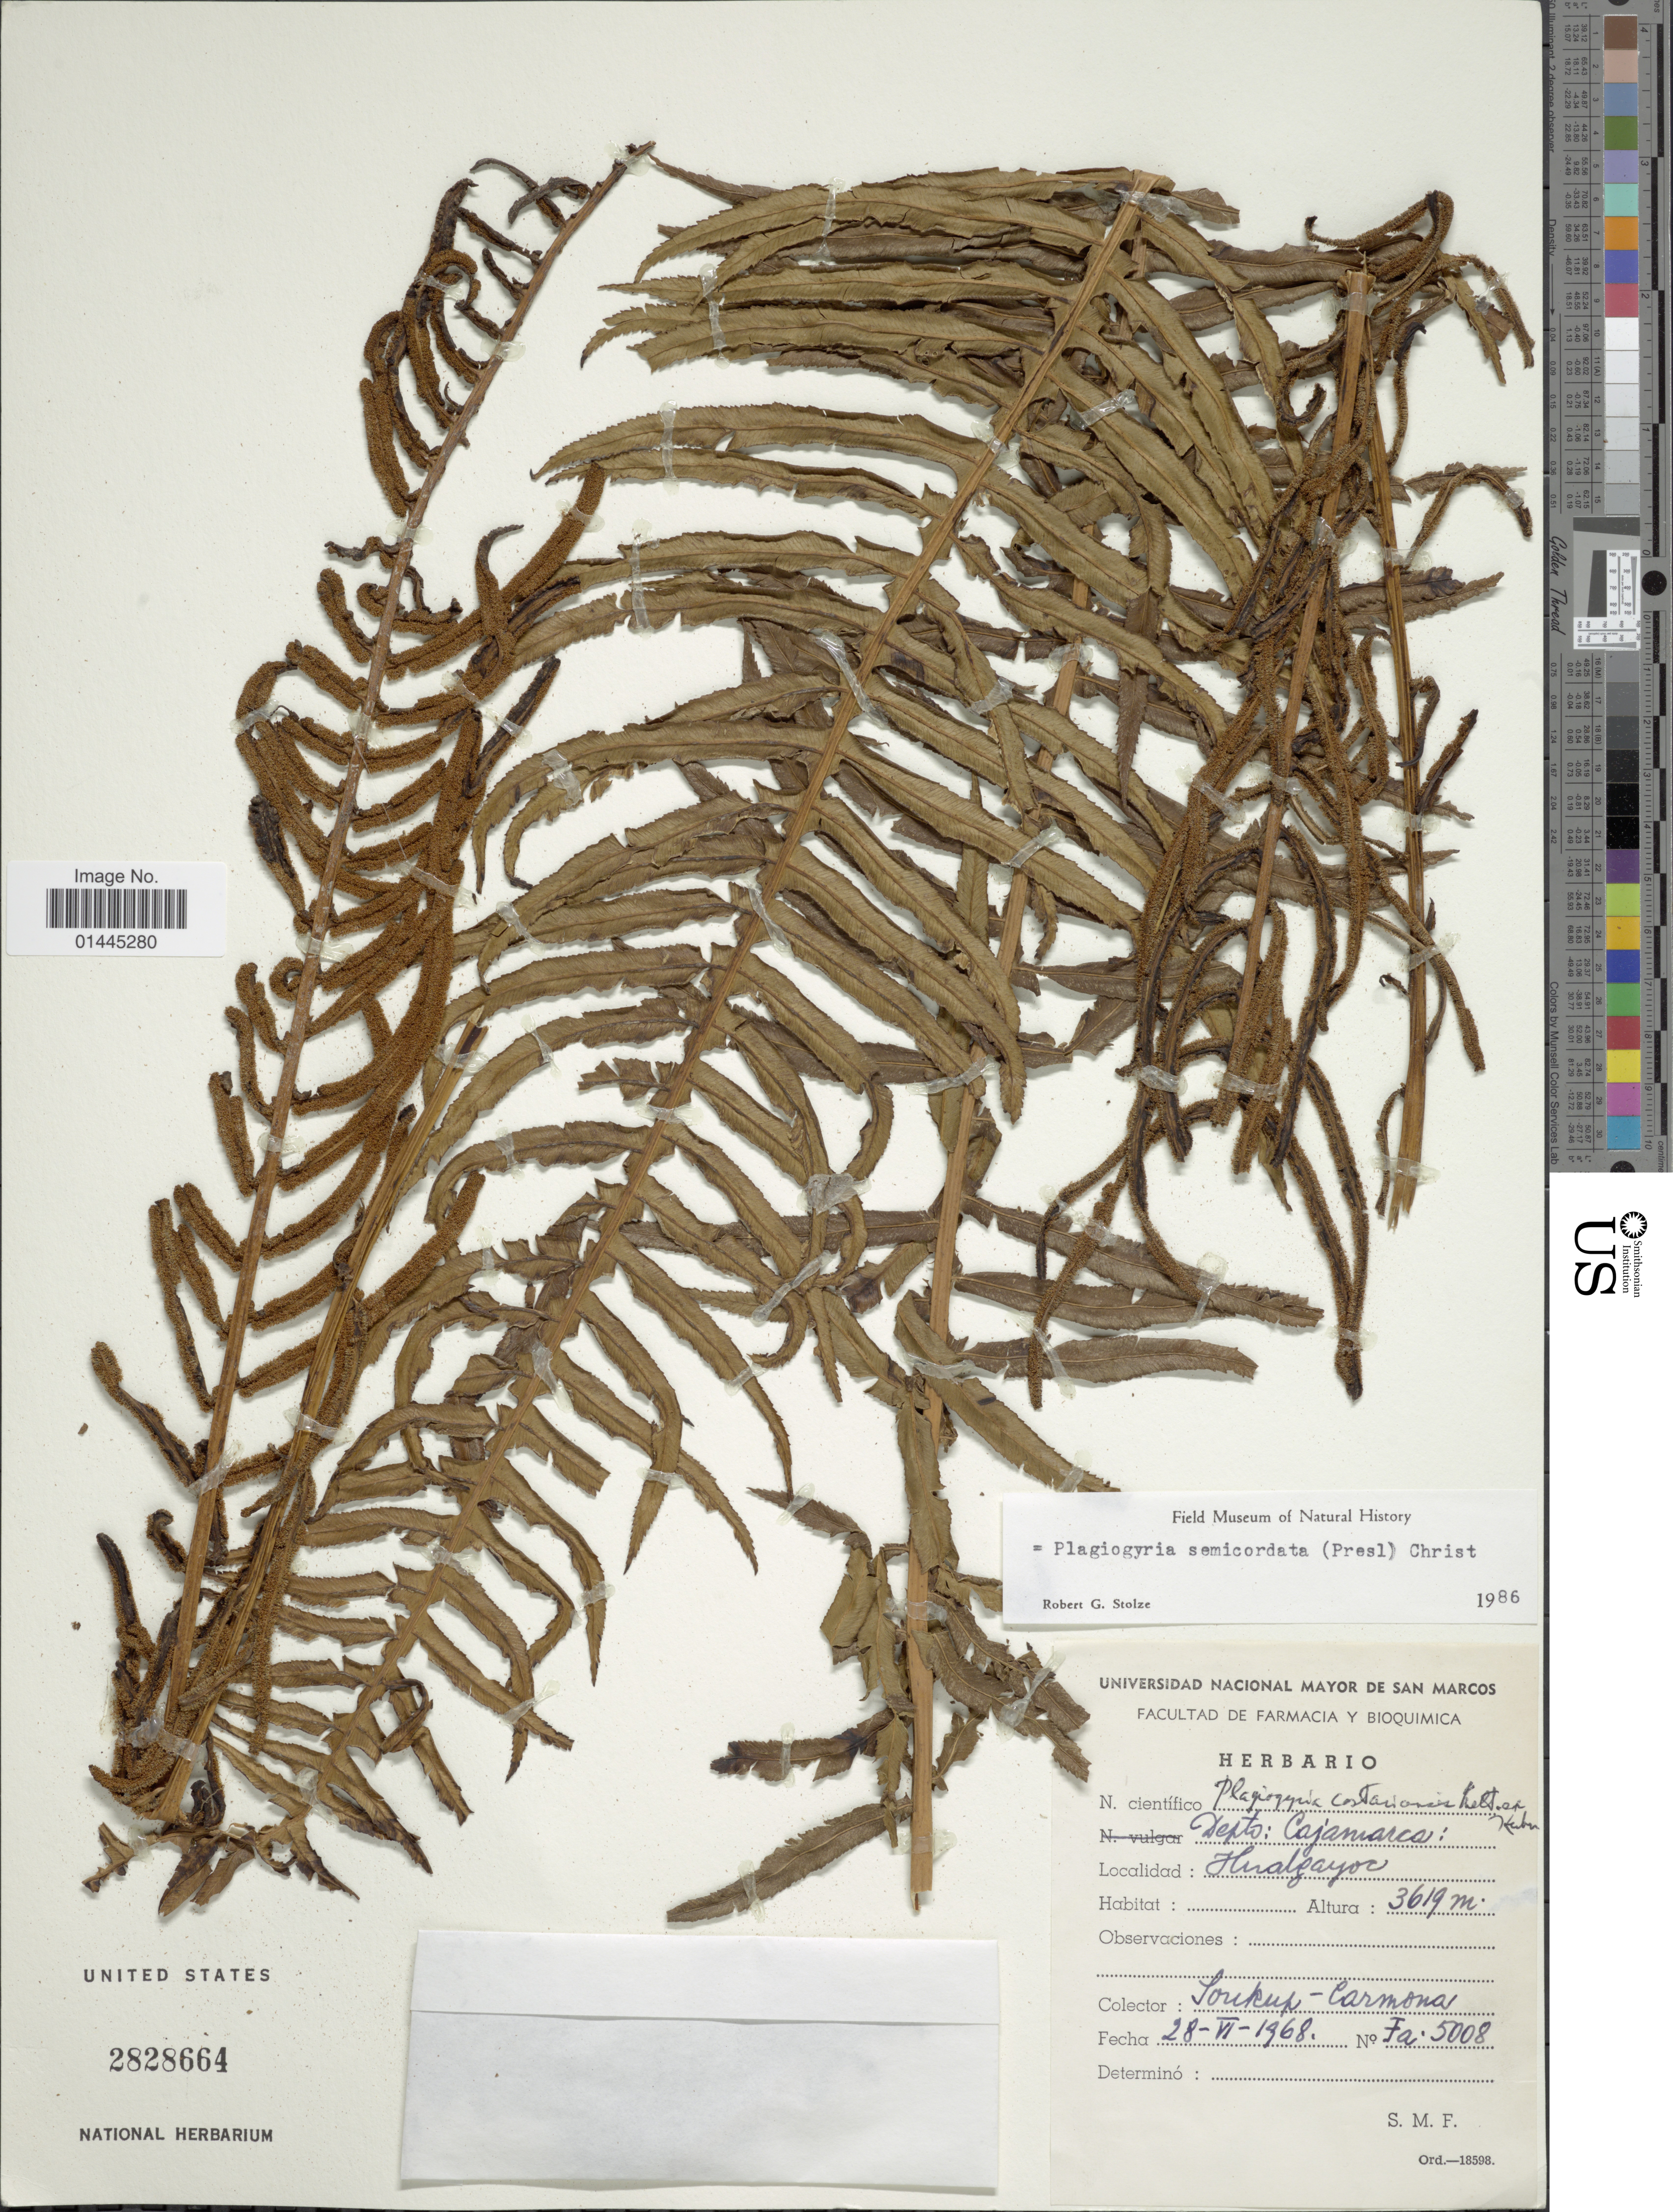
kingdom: Plantae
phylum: Tracheophyta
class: Polypodiopsida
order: Cyatheales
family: Plagiogyriaceae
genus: Plagiogyria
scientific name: Plagiogyria costaricensis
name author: Mett. ex Kuhn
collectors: Soukup-Carmona, --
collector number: Fa.5008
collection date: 1968-06-28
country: Peru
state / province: Cajamarca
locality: Hualgayoc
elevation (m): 3619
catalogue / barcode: US 2828664